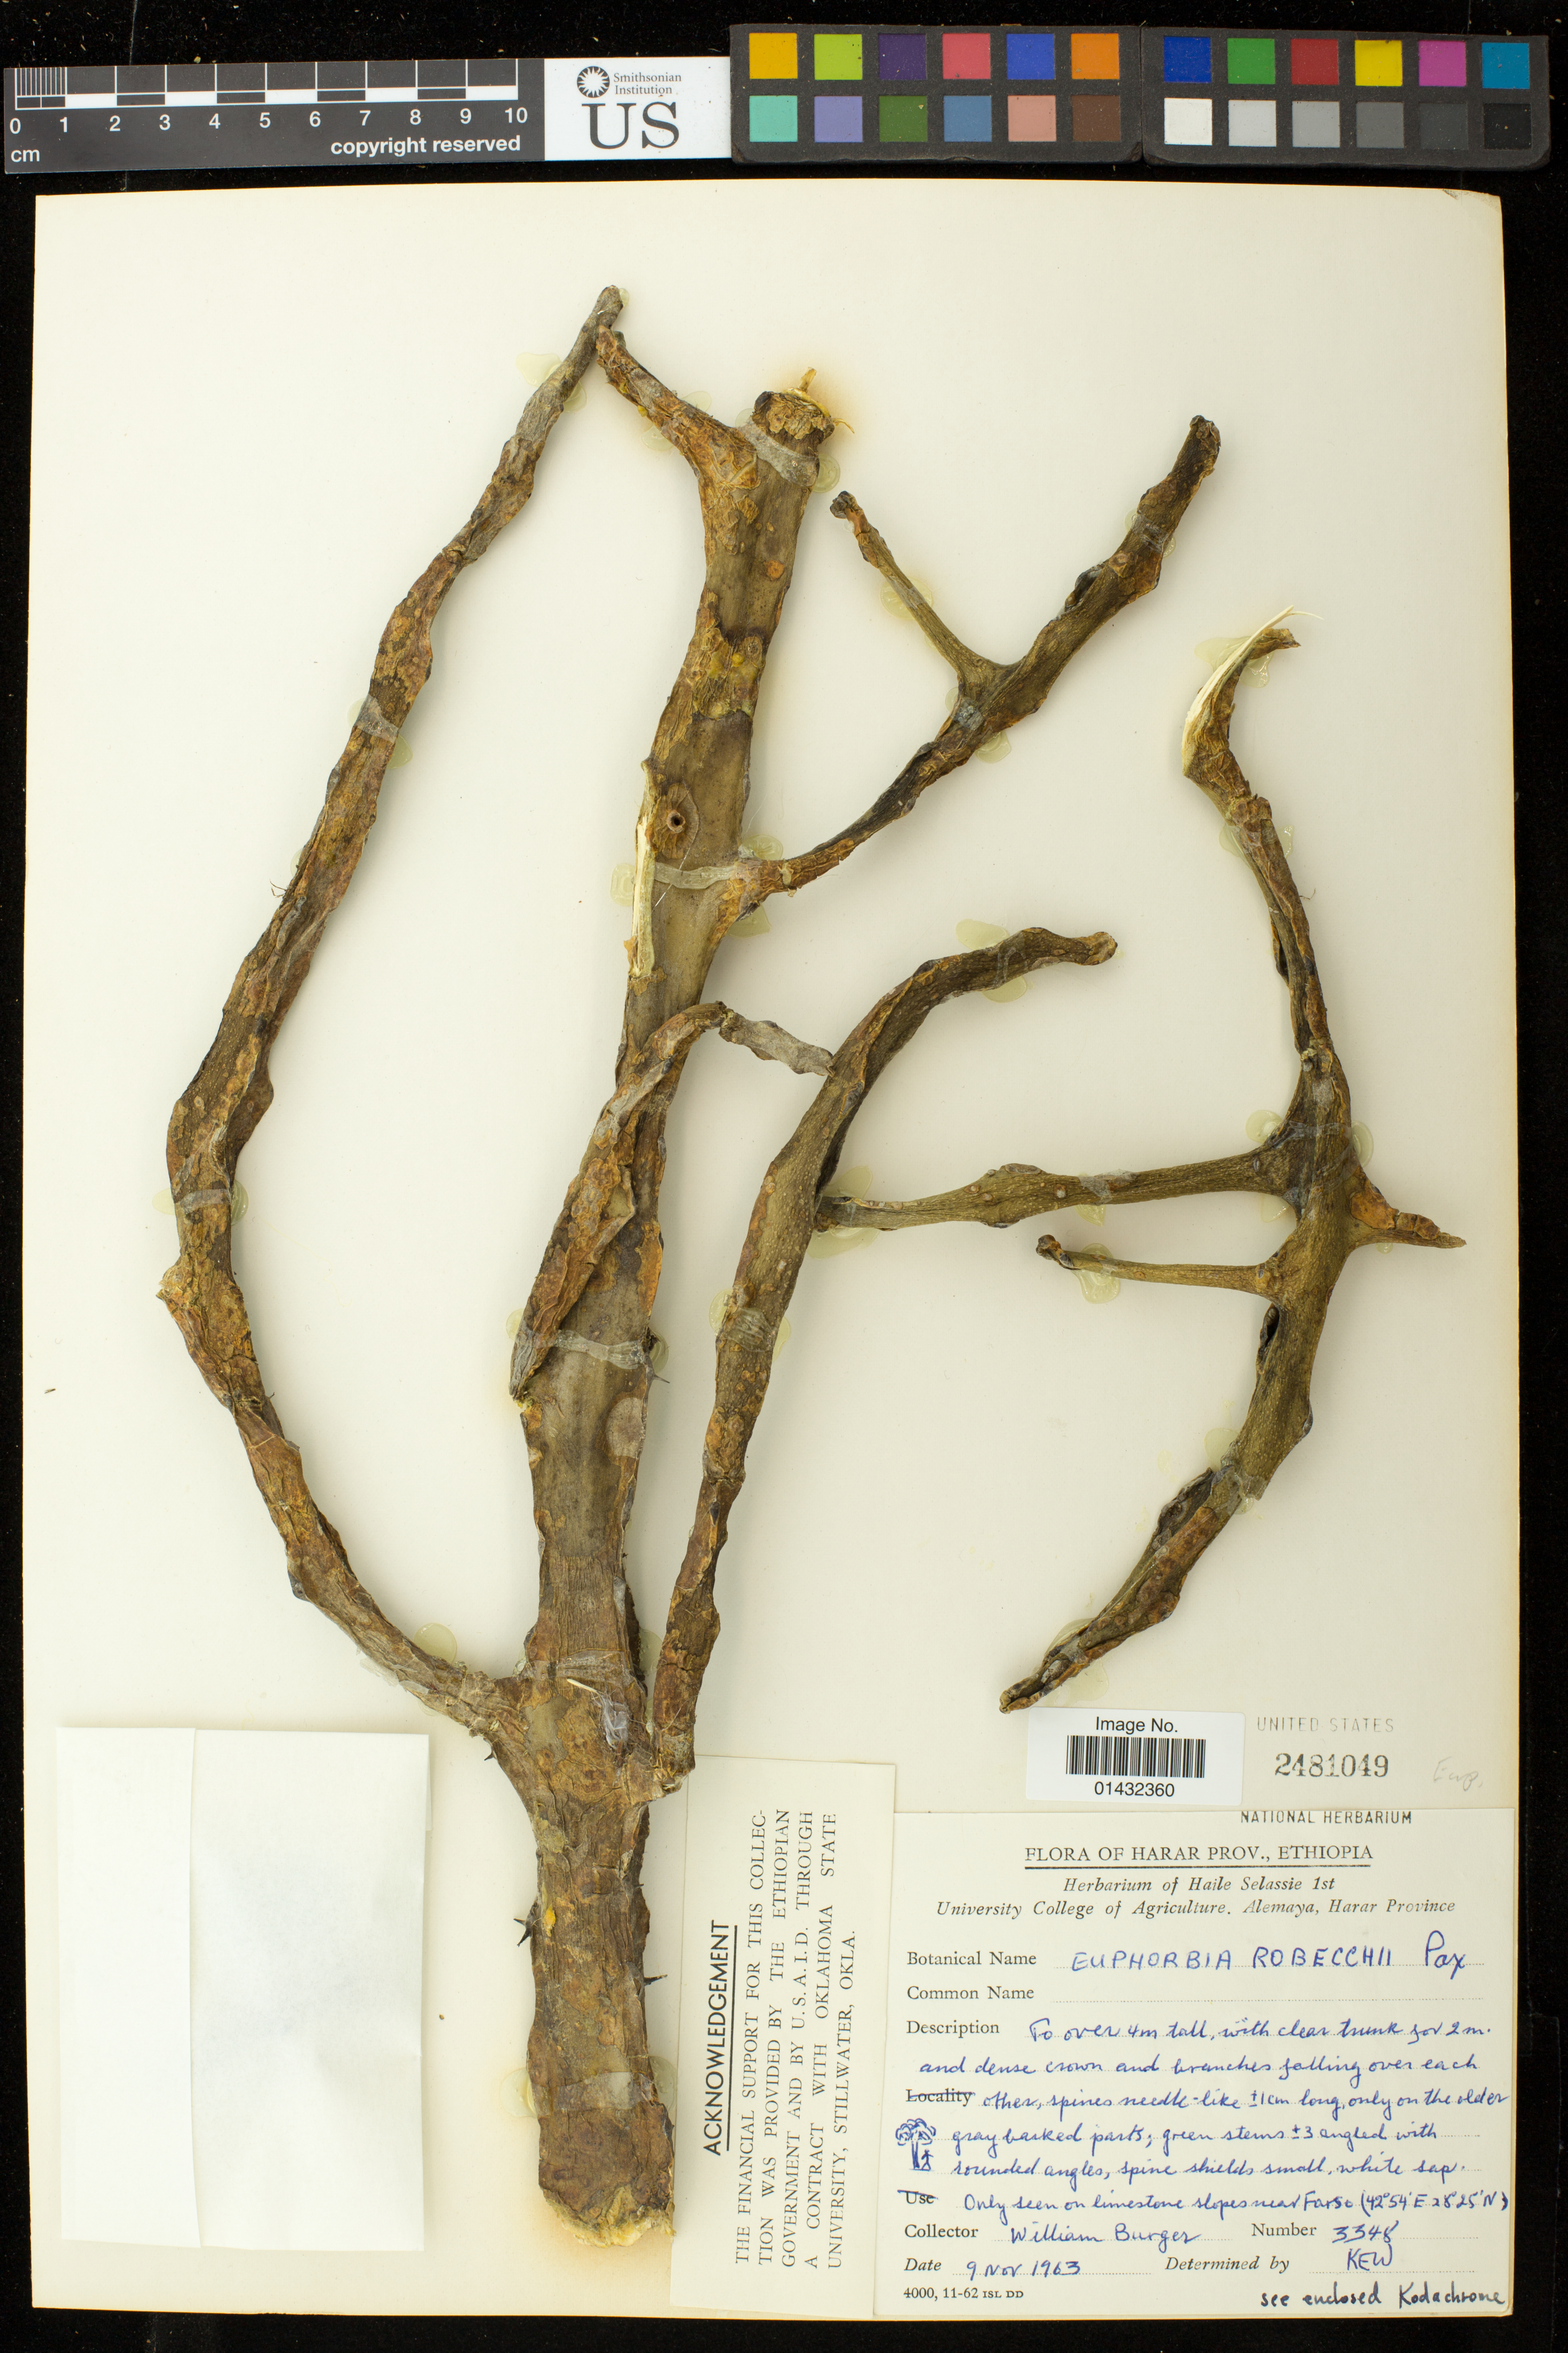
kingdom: Plantae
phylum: Tracheophyta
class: Magnoliopsida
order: Malpighiales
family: Euphorbiaceae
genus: Euphorbia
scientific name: Euphorbia robecchii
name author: Pax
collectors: W. Burger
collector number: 3348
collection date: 1963-11-09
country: Ethiopia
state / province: Oromiya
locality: Near Farso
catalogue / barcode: US 2481049